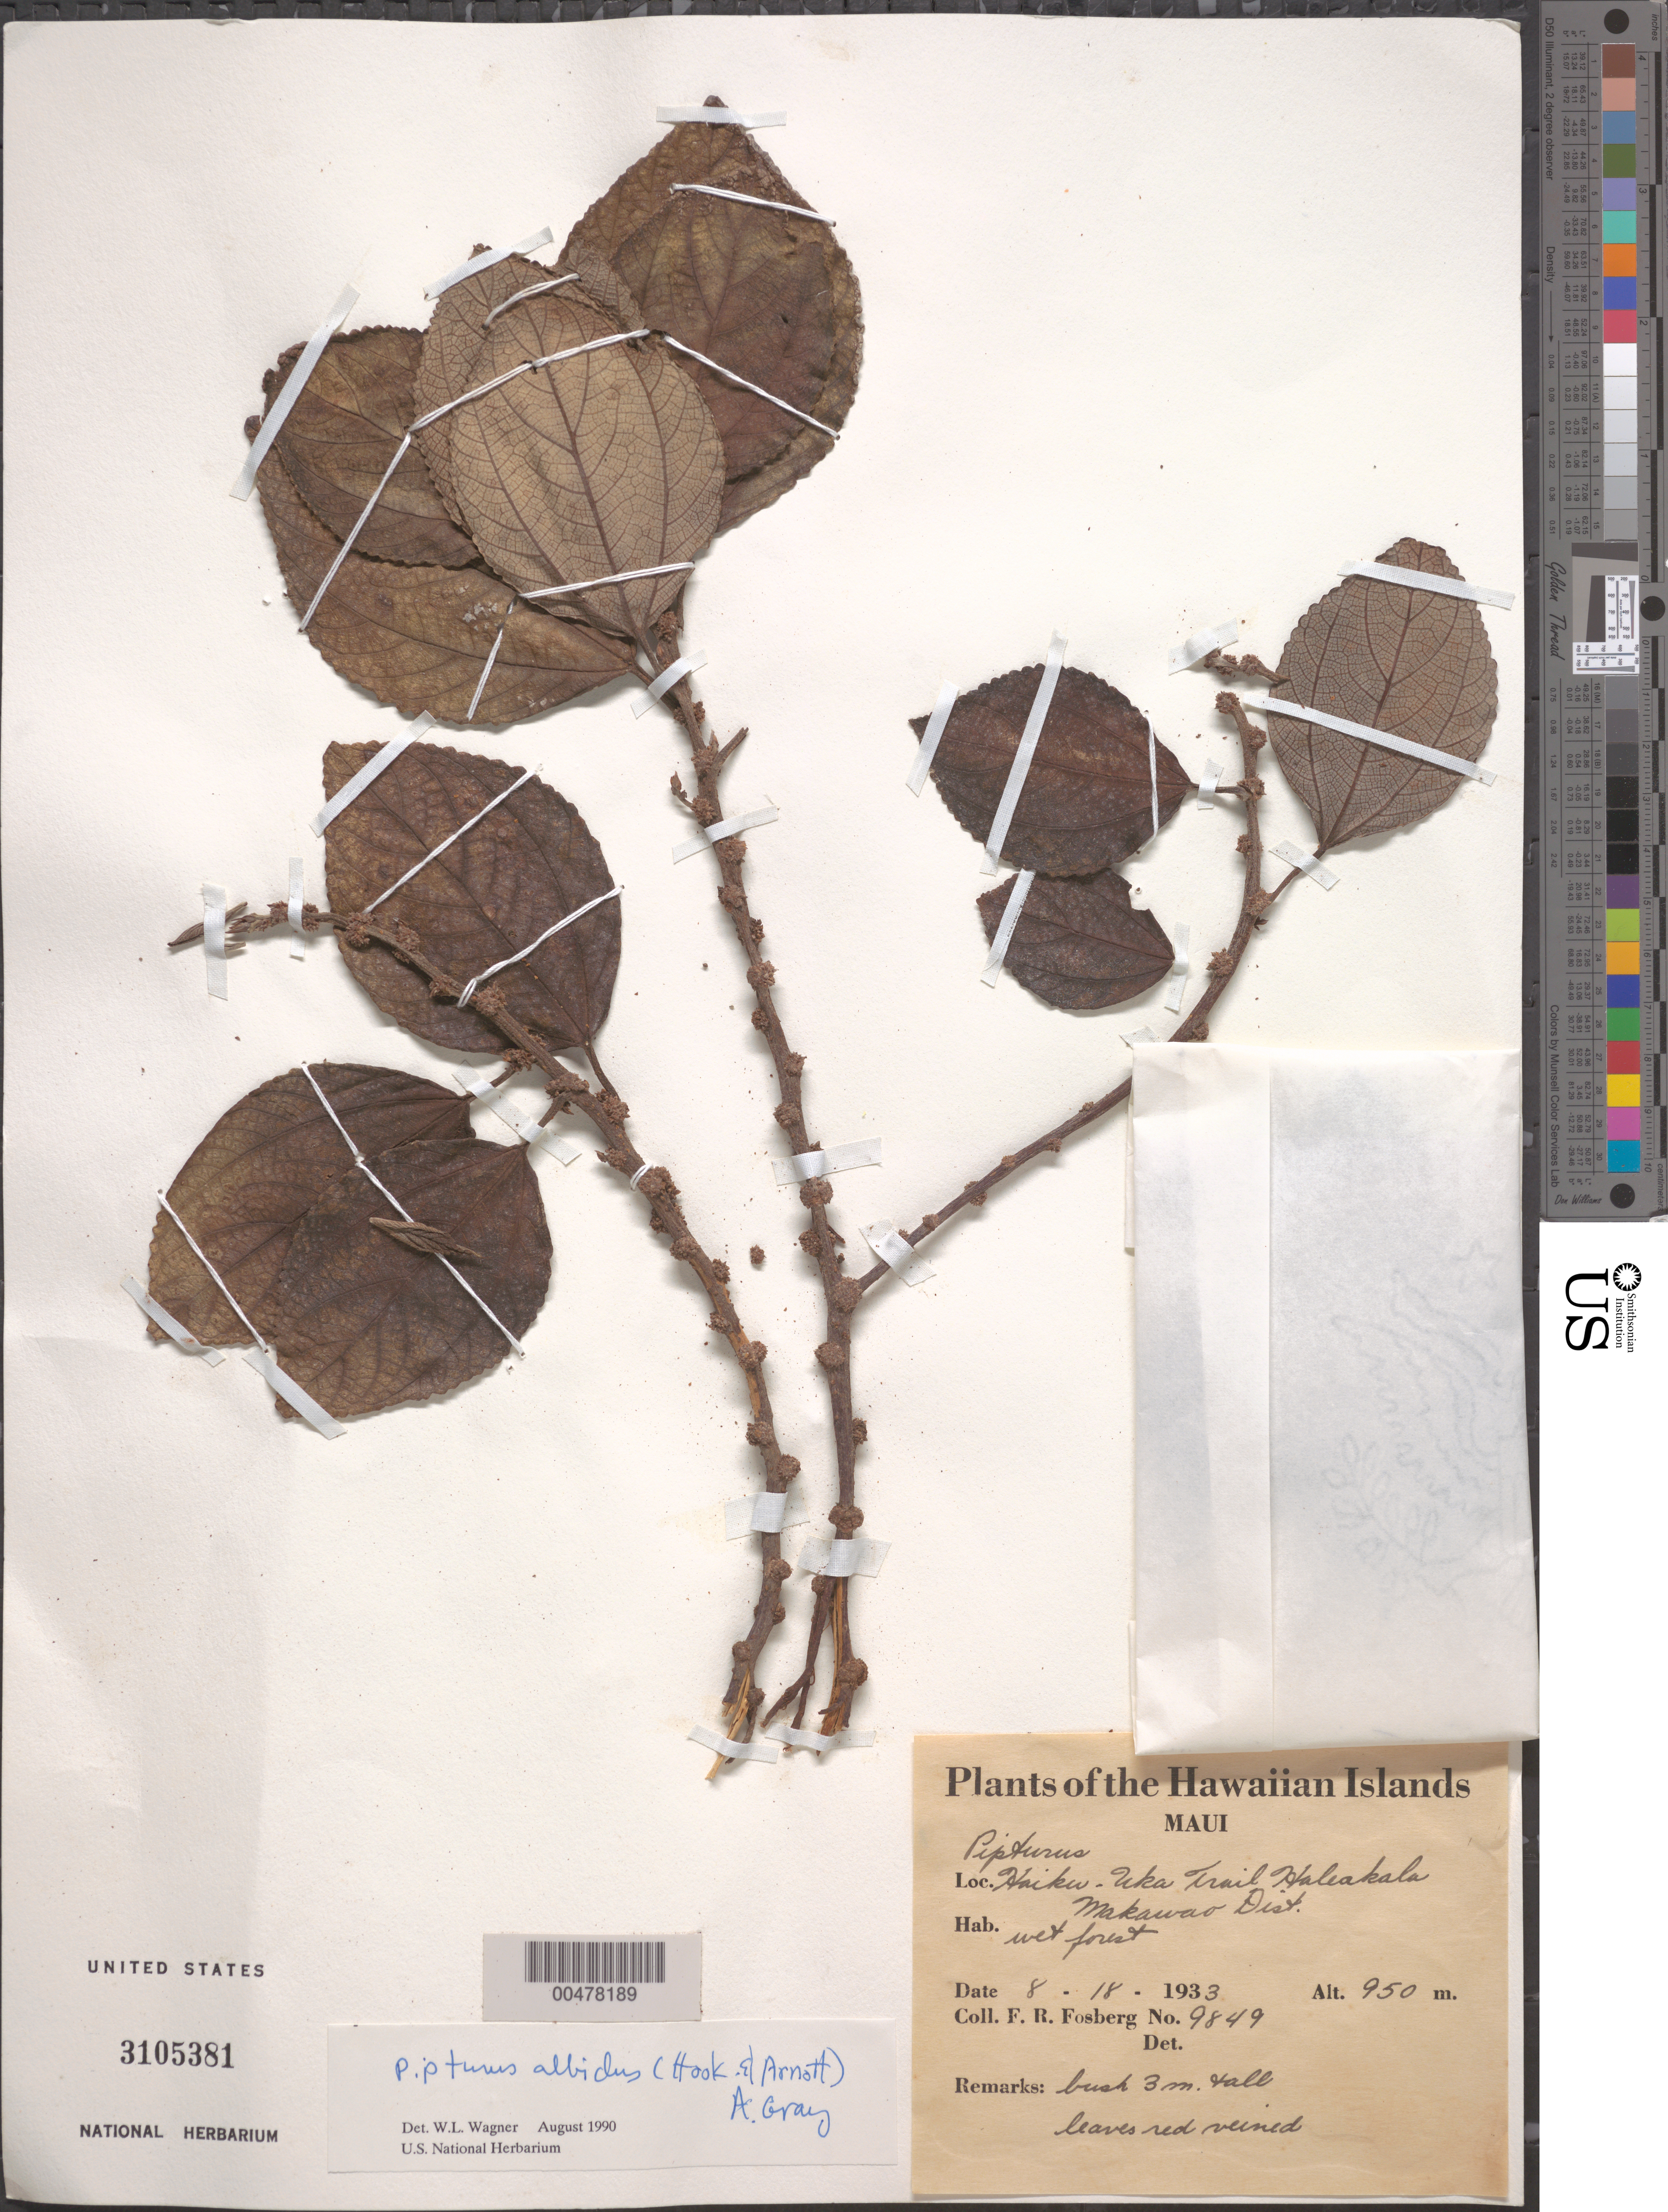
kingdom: Plantae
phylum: Tracheophyta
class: Magnoliopsida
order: Rosales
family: Urticaceae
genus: Pipturus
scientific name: Pipturus albidus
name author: (Hook. & Arn.) A. Gray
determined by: Wagner, W. L., (BOT), Smithsonian Institution - National Museum of Natural History (UNITED STATES)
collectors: F. R. Fosberg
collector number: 9849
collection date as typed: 18 Aug 1933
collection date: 1933-08-18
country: United States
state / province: Hawaii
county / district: Maui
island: Maui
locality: Haiku-Uka Trail, Haleakala, Makawao Dist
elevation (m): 950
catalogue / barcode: US 3105381